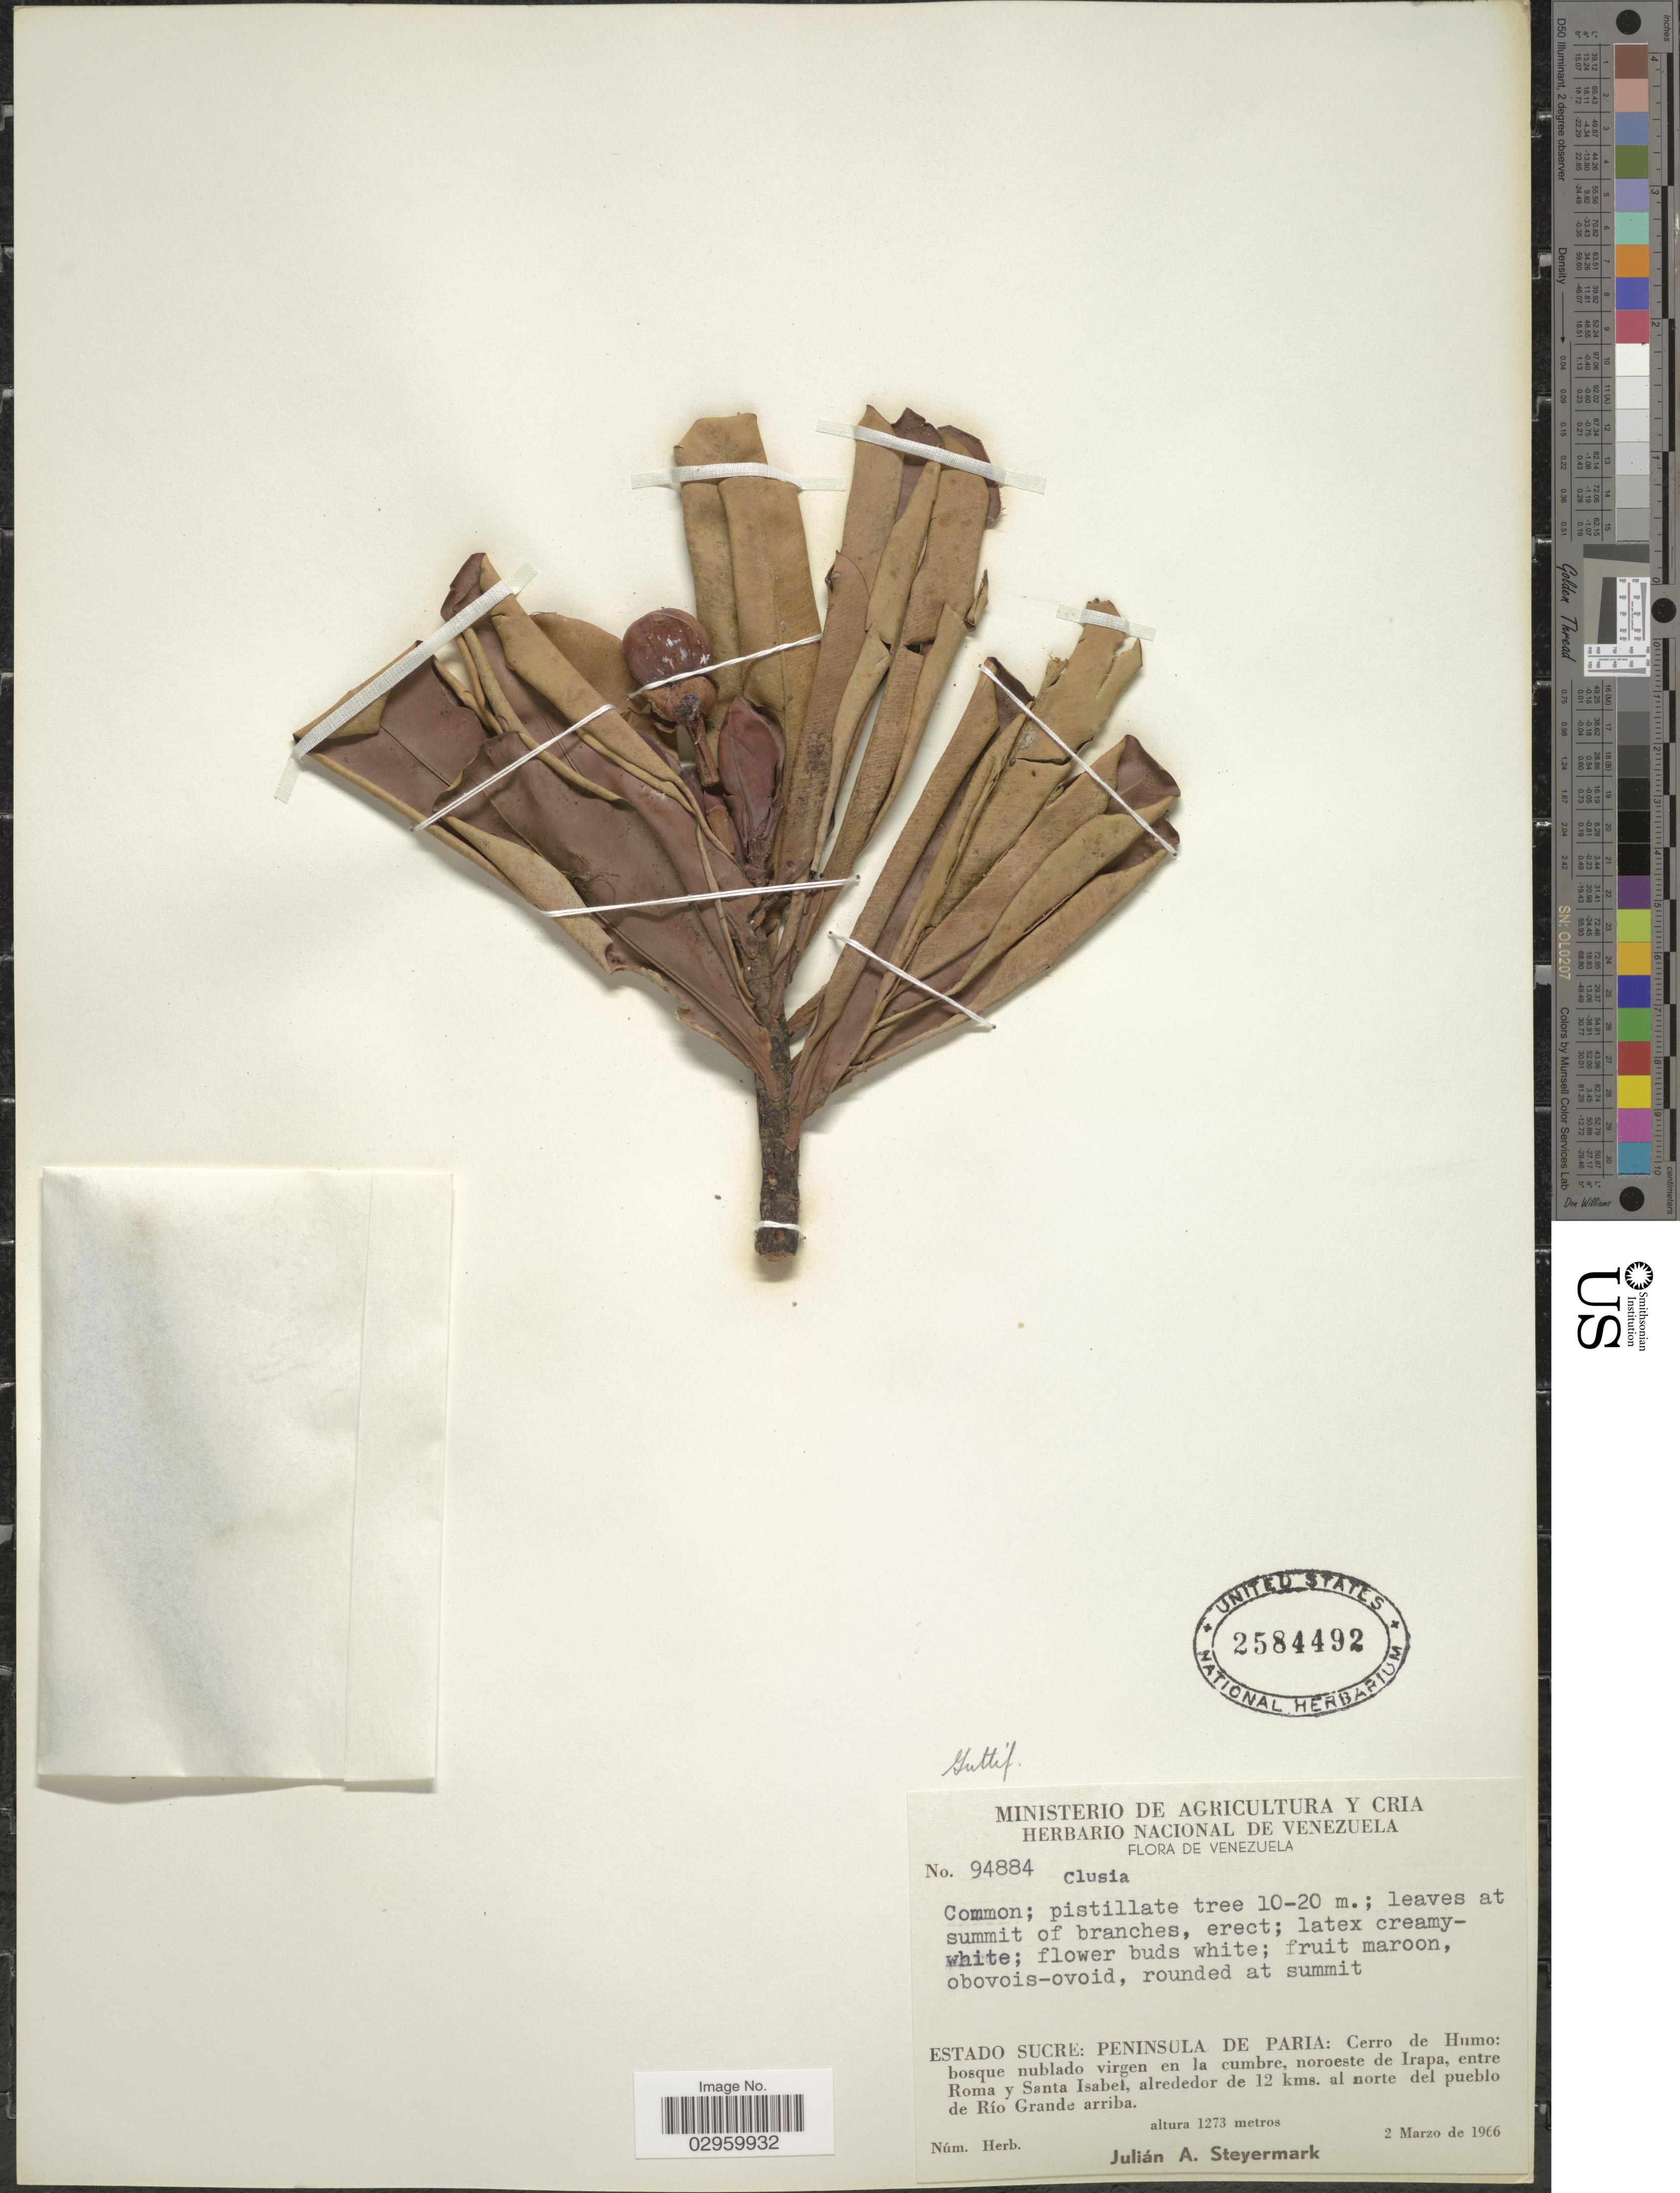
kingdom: Plantae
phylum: Tracheophyta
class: Magnoliopsida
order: Malpighiales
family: Clusiaceae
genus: Clusia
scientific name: Clusia sp.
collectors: J. Steyermark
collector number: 94884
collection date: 1966-03-02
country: Venezuela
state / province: Sucre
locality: Peninsula de Paria: Cerro de Humo: bosque nublado virgen en la cumbre, noroeste de Irapa, entre Roma y Santa Isabel, alrededor de 12 kms. al norte del pueblo de Río Grande arriba.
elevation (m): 1273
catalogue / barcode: US 2584492